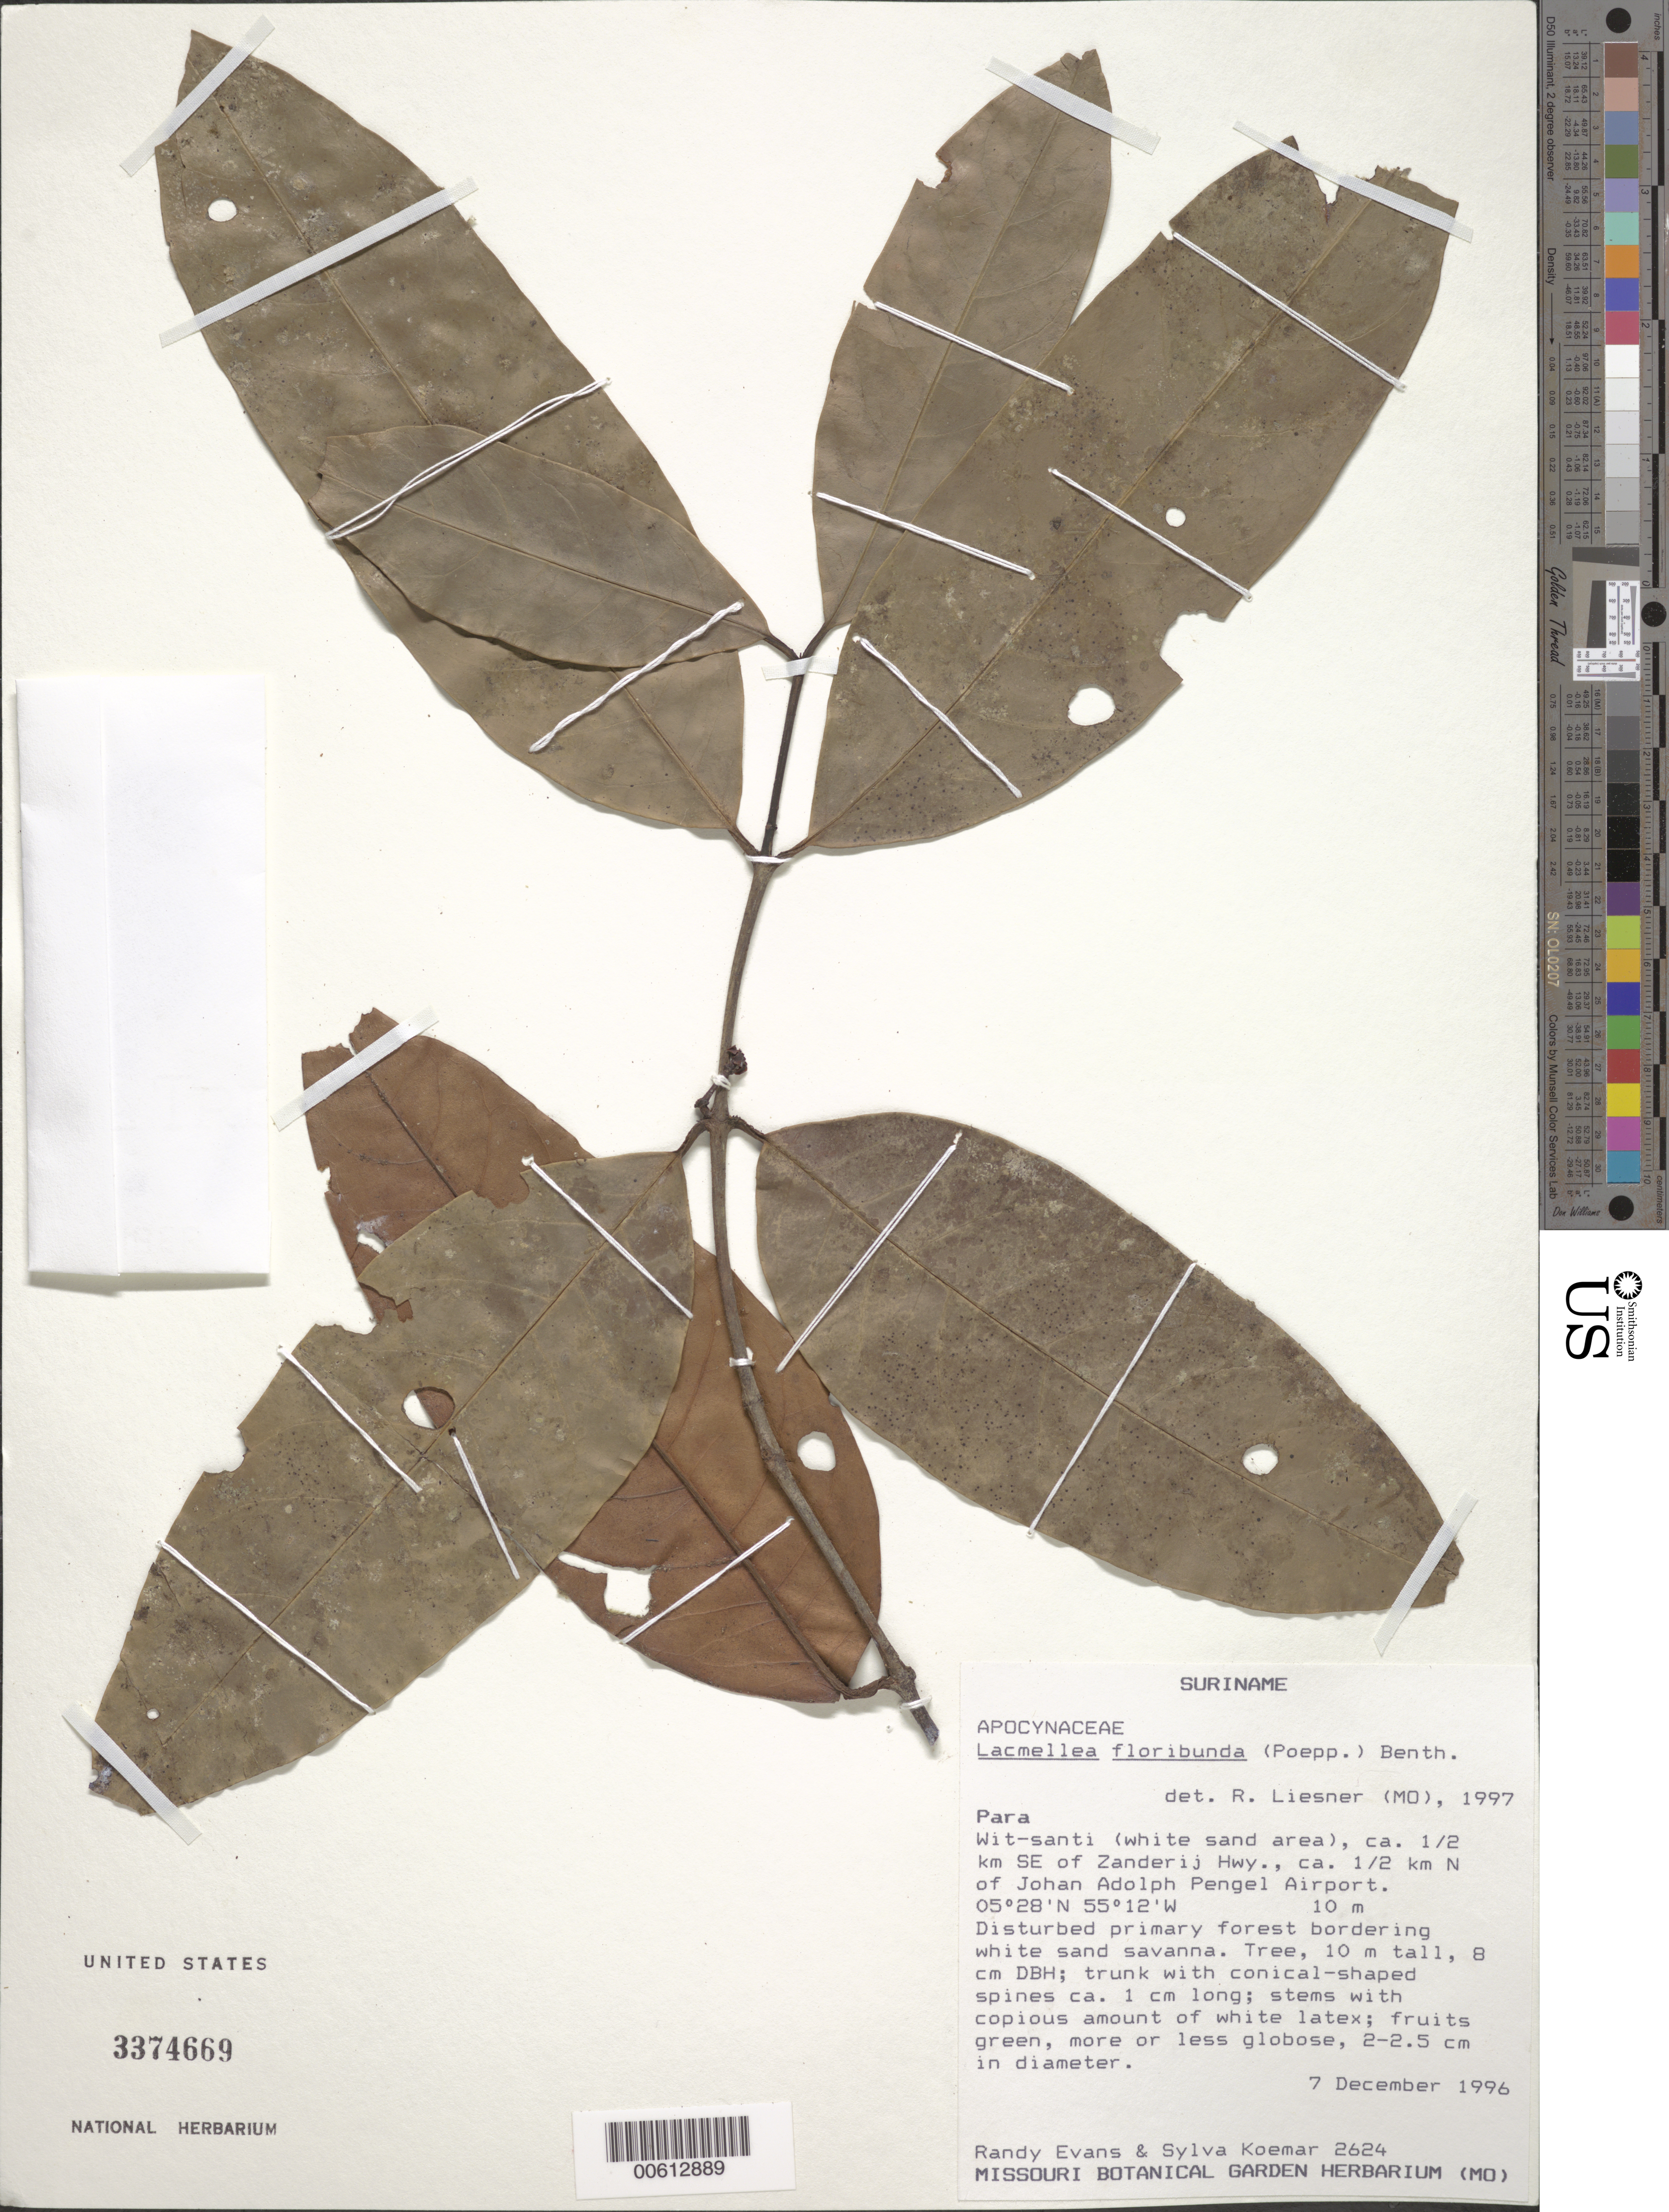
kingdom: Plantae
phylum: Tracheophyta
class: Magnoliopsida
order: Gentianales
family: Apocynaceae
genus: Lacmellea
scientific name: Lacmellea floribunda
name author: (Poepp.) Benth. & Hook. f.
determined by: Liesner, R. L.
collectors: R. Evans & S. Koemar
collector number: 2624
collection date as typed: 7-Dec-96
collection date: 1996-12-07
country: Suriname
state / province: Para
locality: Wit-santi, 0.5 km SE of Zanderij Hwy., 0.5 km N of Johan Adolph Pengel Airport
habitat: Disturbed primary forest bordering white sand savanna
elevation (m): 10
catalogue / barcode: US 3374669